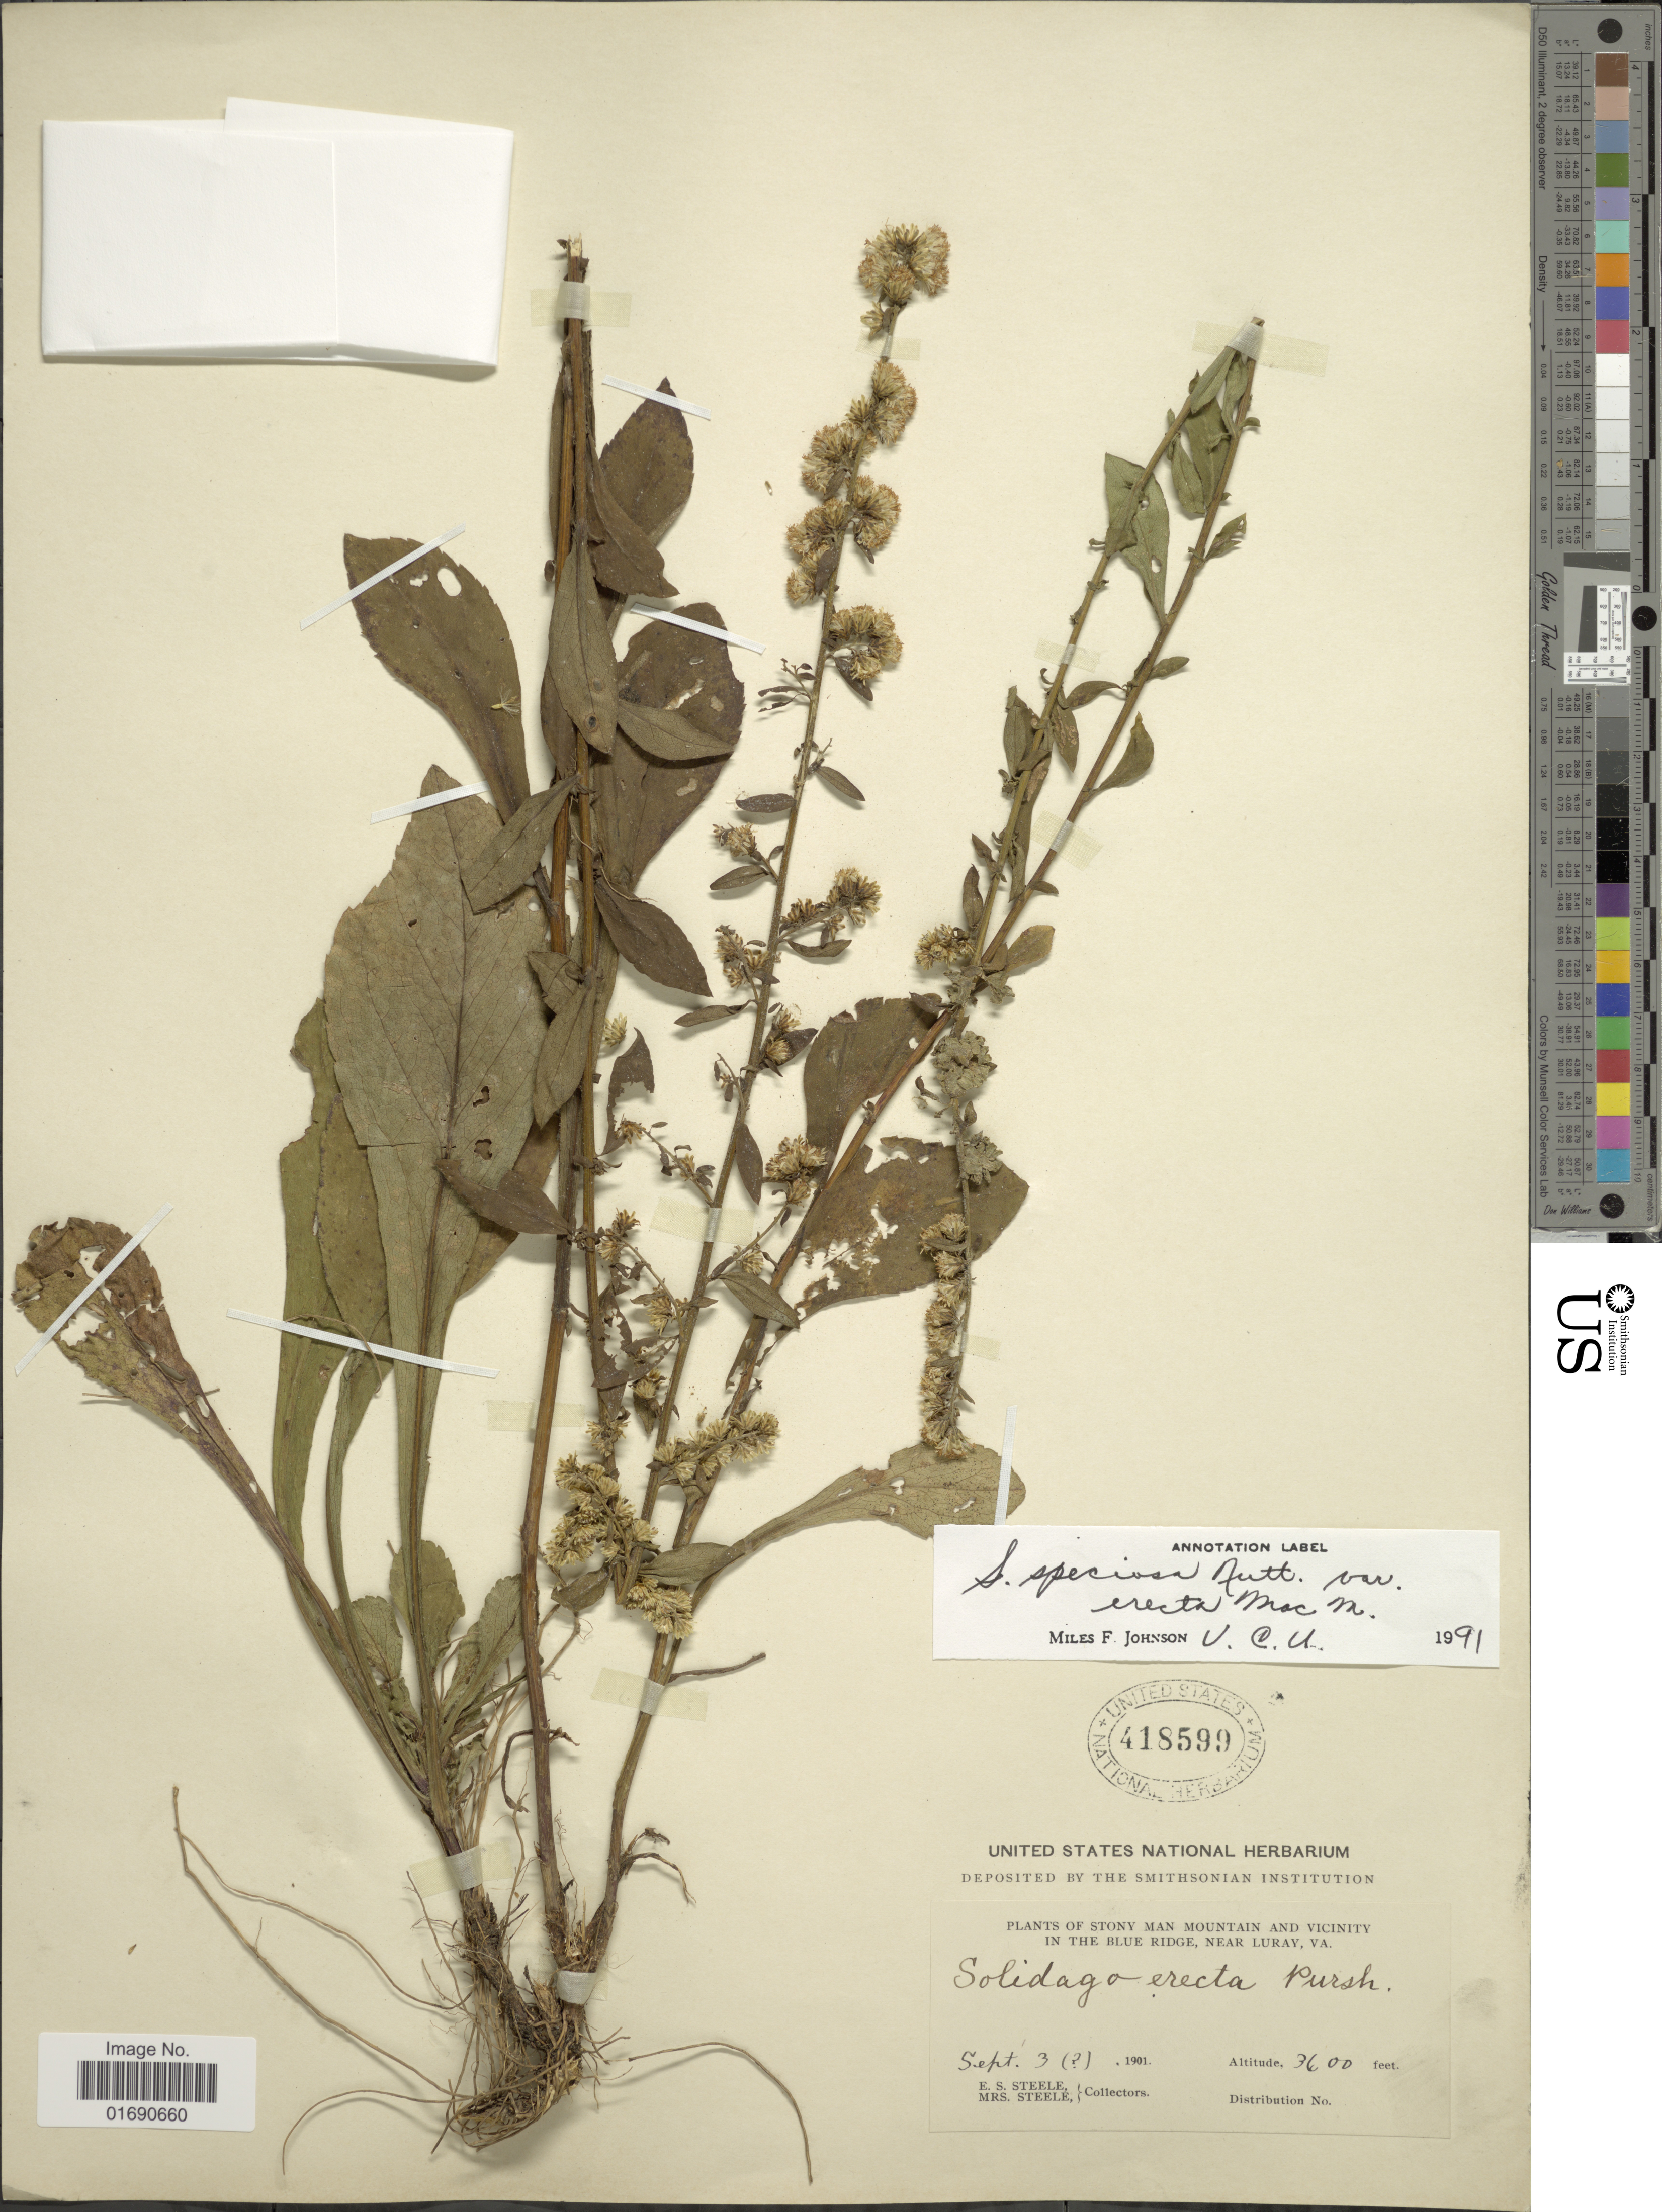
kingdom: Plantae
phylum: Tracheophyta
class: Magnoliopsida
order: Asterales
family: Asteraceae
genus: Solidago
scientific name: Solidago speciosa var. erecta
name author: (Pursh) MacMill.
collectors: E. Steele & Mrs. E. S. Steele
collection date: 1901-09-03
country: United States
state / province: Virginia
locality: Stony Man Mountain and Vicinity in the Blue Ridge, near Luray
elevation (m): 1097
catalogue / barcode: US 418599